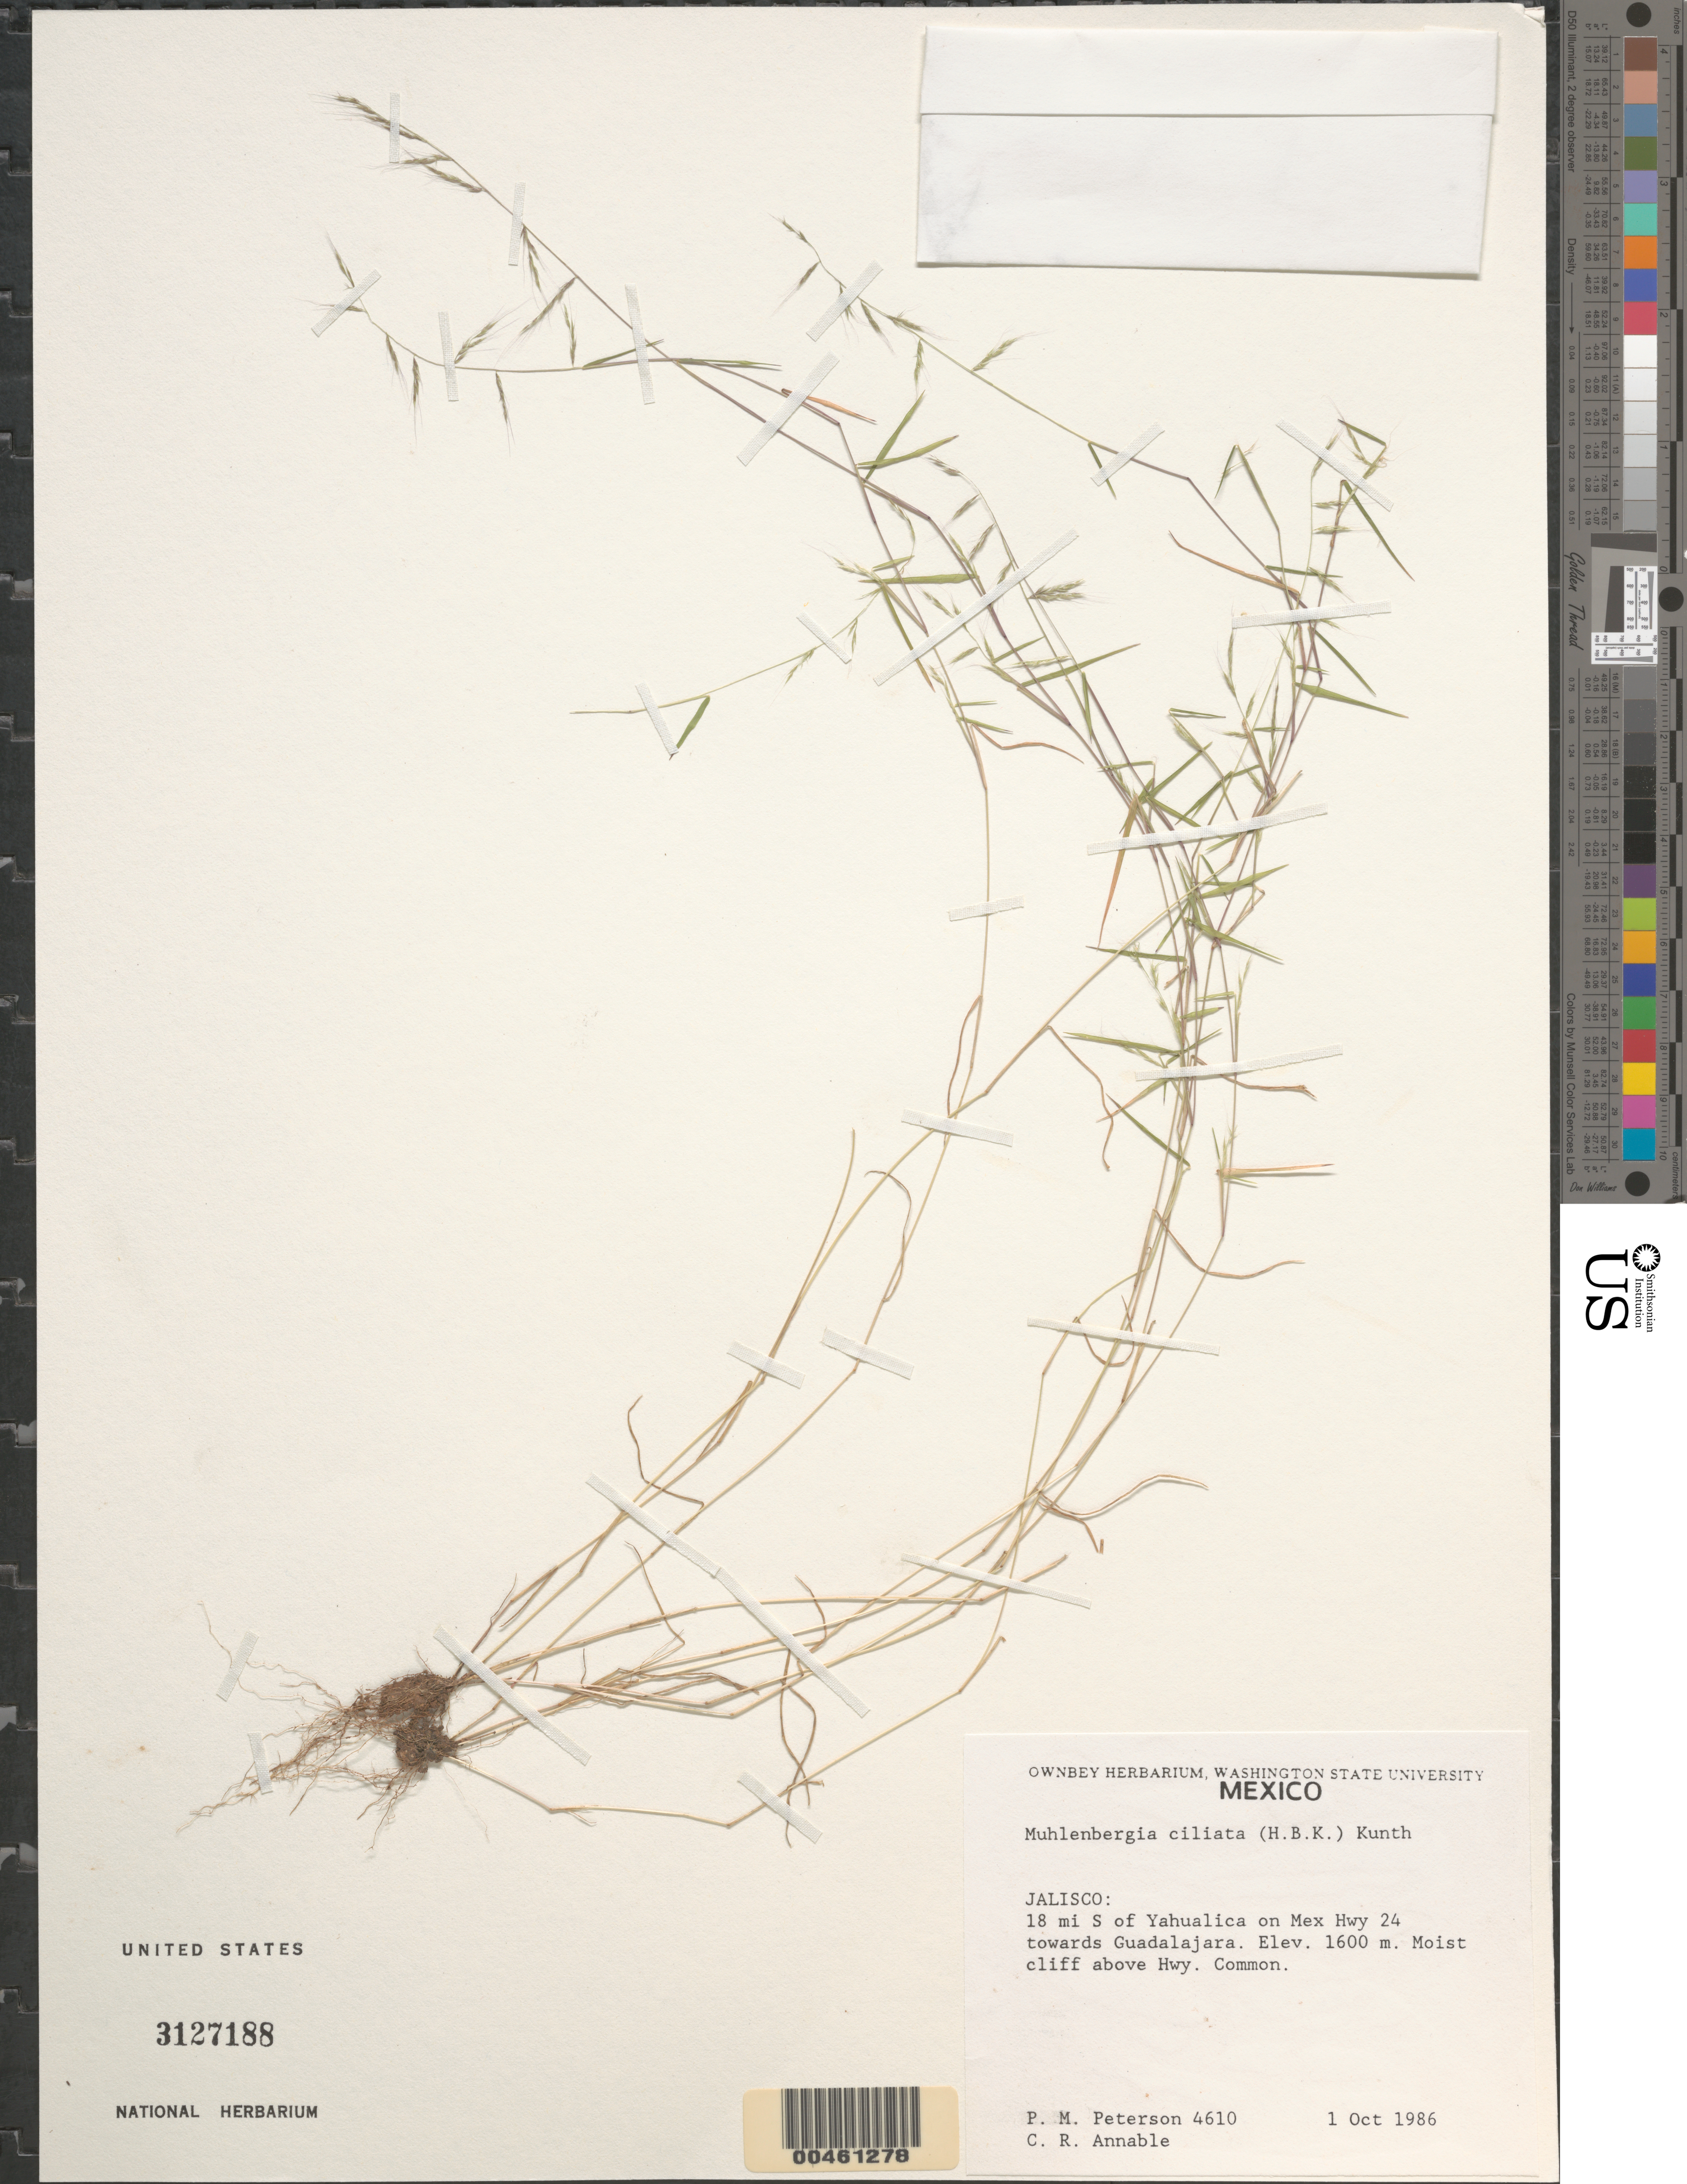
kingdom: Plantae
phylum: Tracheophyta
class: Liliopsida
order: Poales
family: Poaceae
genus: Muhlenbergia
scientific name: Muhlenbergia ciliata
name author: (Kunth) Trin.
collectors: P. M. Peterson & C. R. Annable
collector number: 04610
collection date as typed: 01 Oct 1986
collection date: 1986-10-01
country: Mexico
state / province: Jalisco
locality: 18 mi S of Yahualica on Mex 24 towards Guadalajara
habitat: Moist cliff above Hwy.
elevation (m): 1600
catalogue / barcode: US 3127188